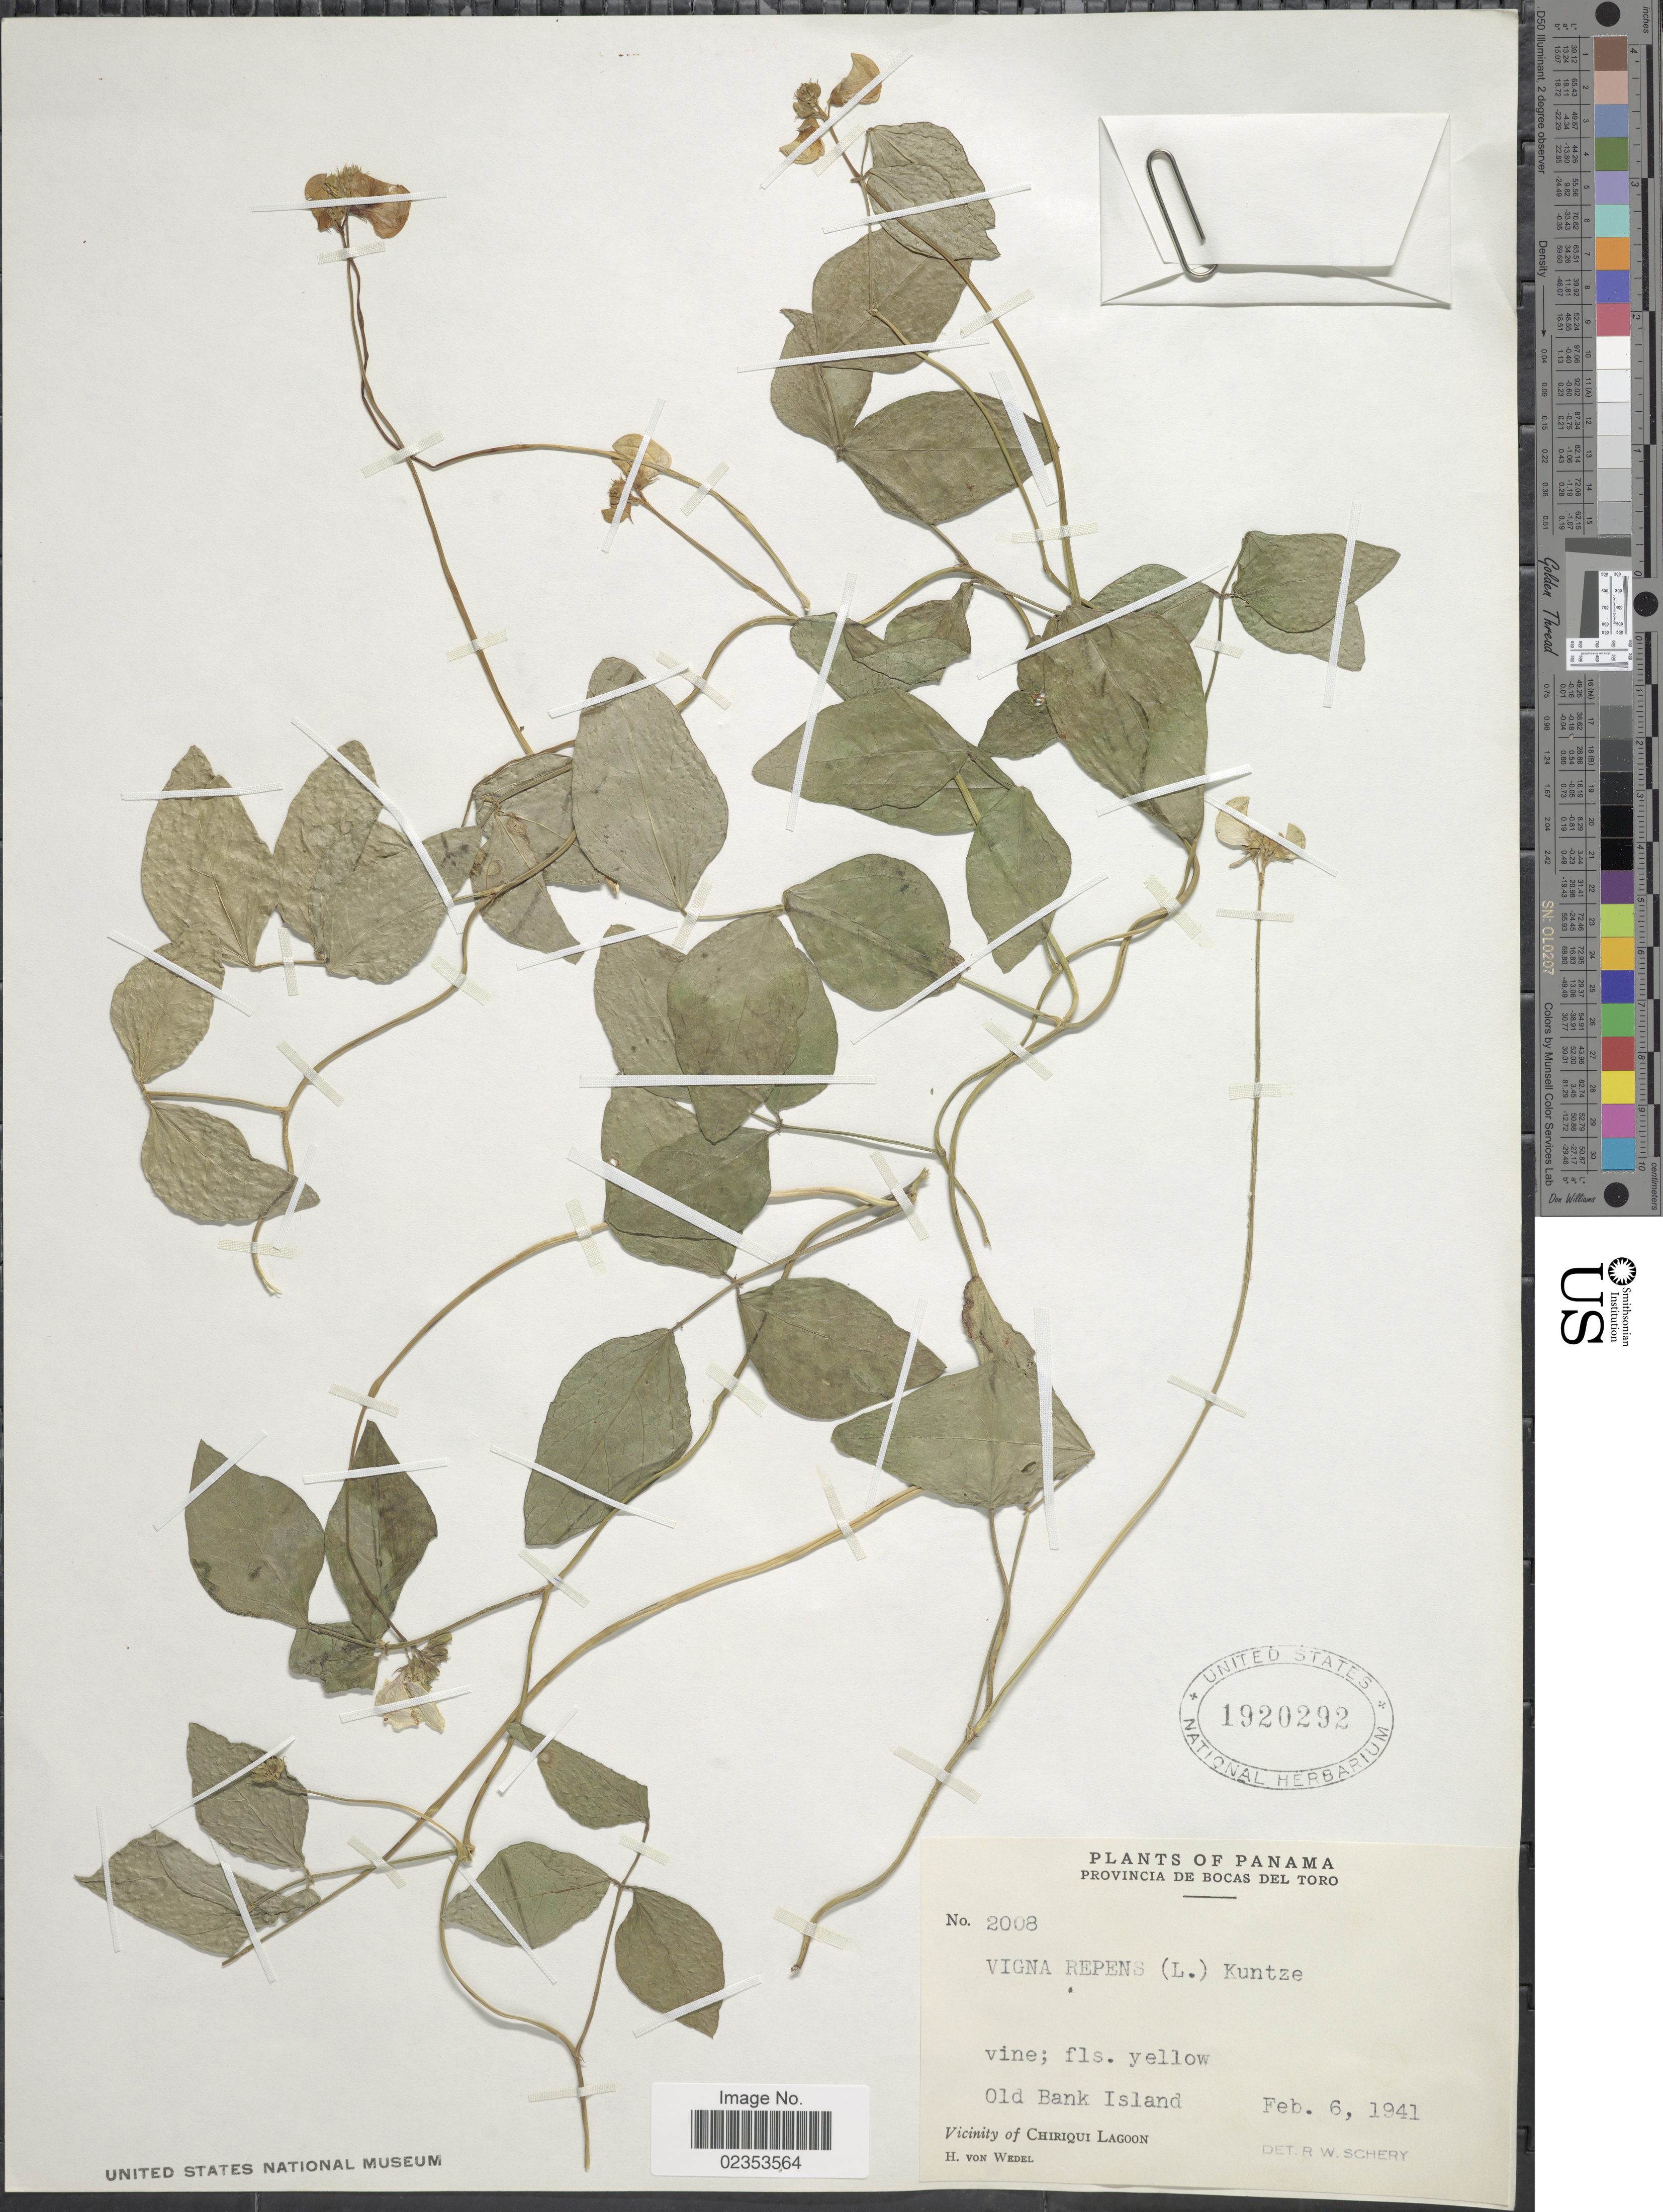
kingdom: Plantae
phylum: Tracheophyta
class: Magnoliopsida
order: Fabales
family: Fabaceae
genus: Vigna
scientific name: Vigna luteola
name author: (Jacq.) Benth.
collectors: H. von Wedel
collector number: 2008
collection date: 1941-02-06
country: Panama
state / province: Bocas del Toro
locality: Provincia de Bocas del Toro. Old Bank Island. Vicinity of Chiriqui Lagoon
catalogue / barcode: US 1920292